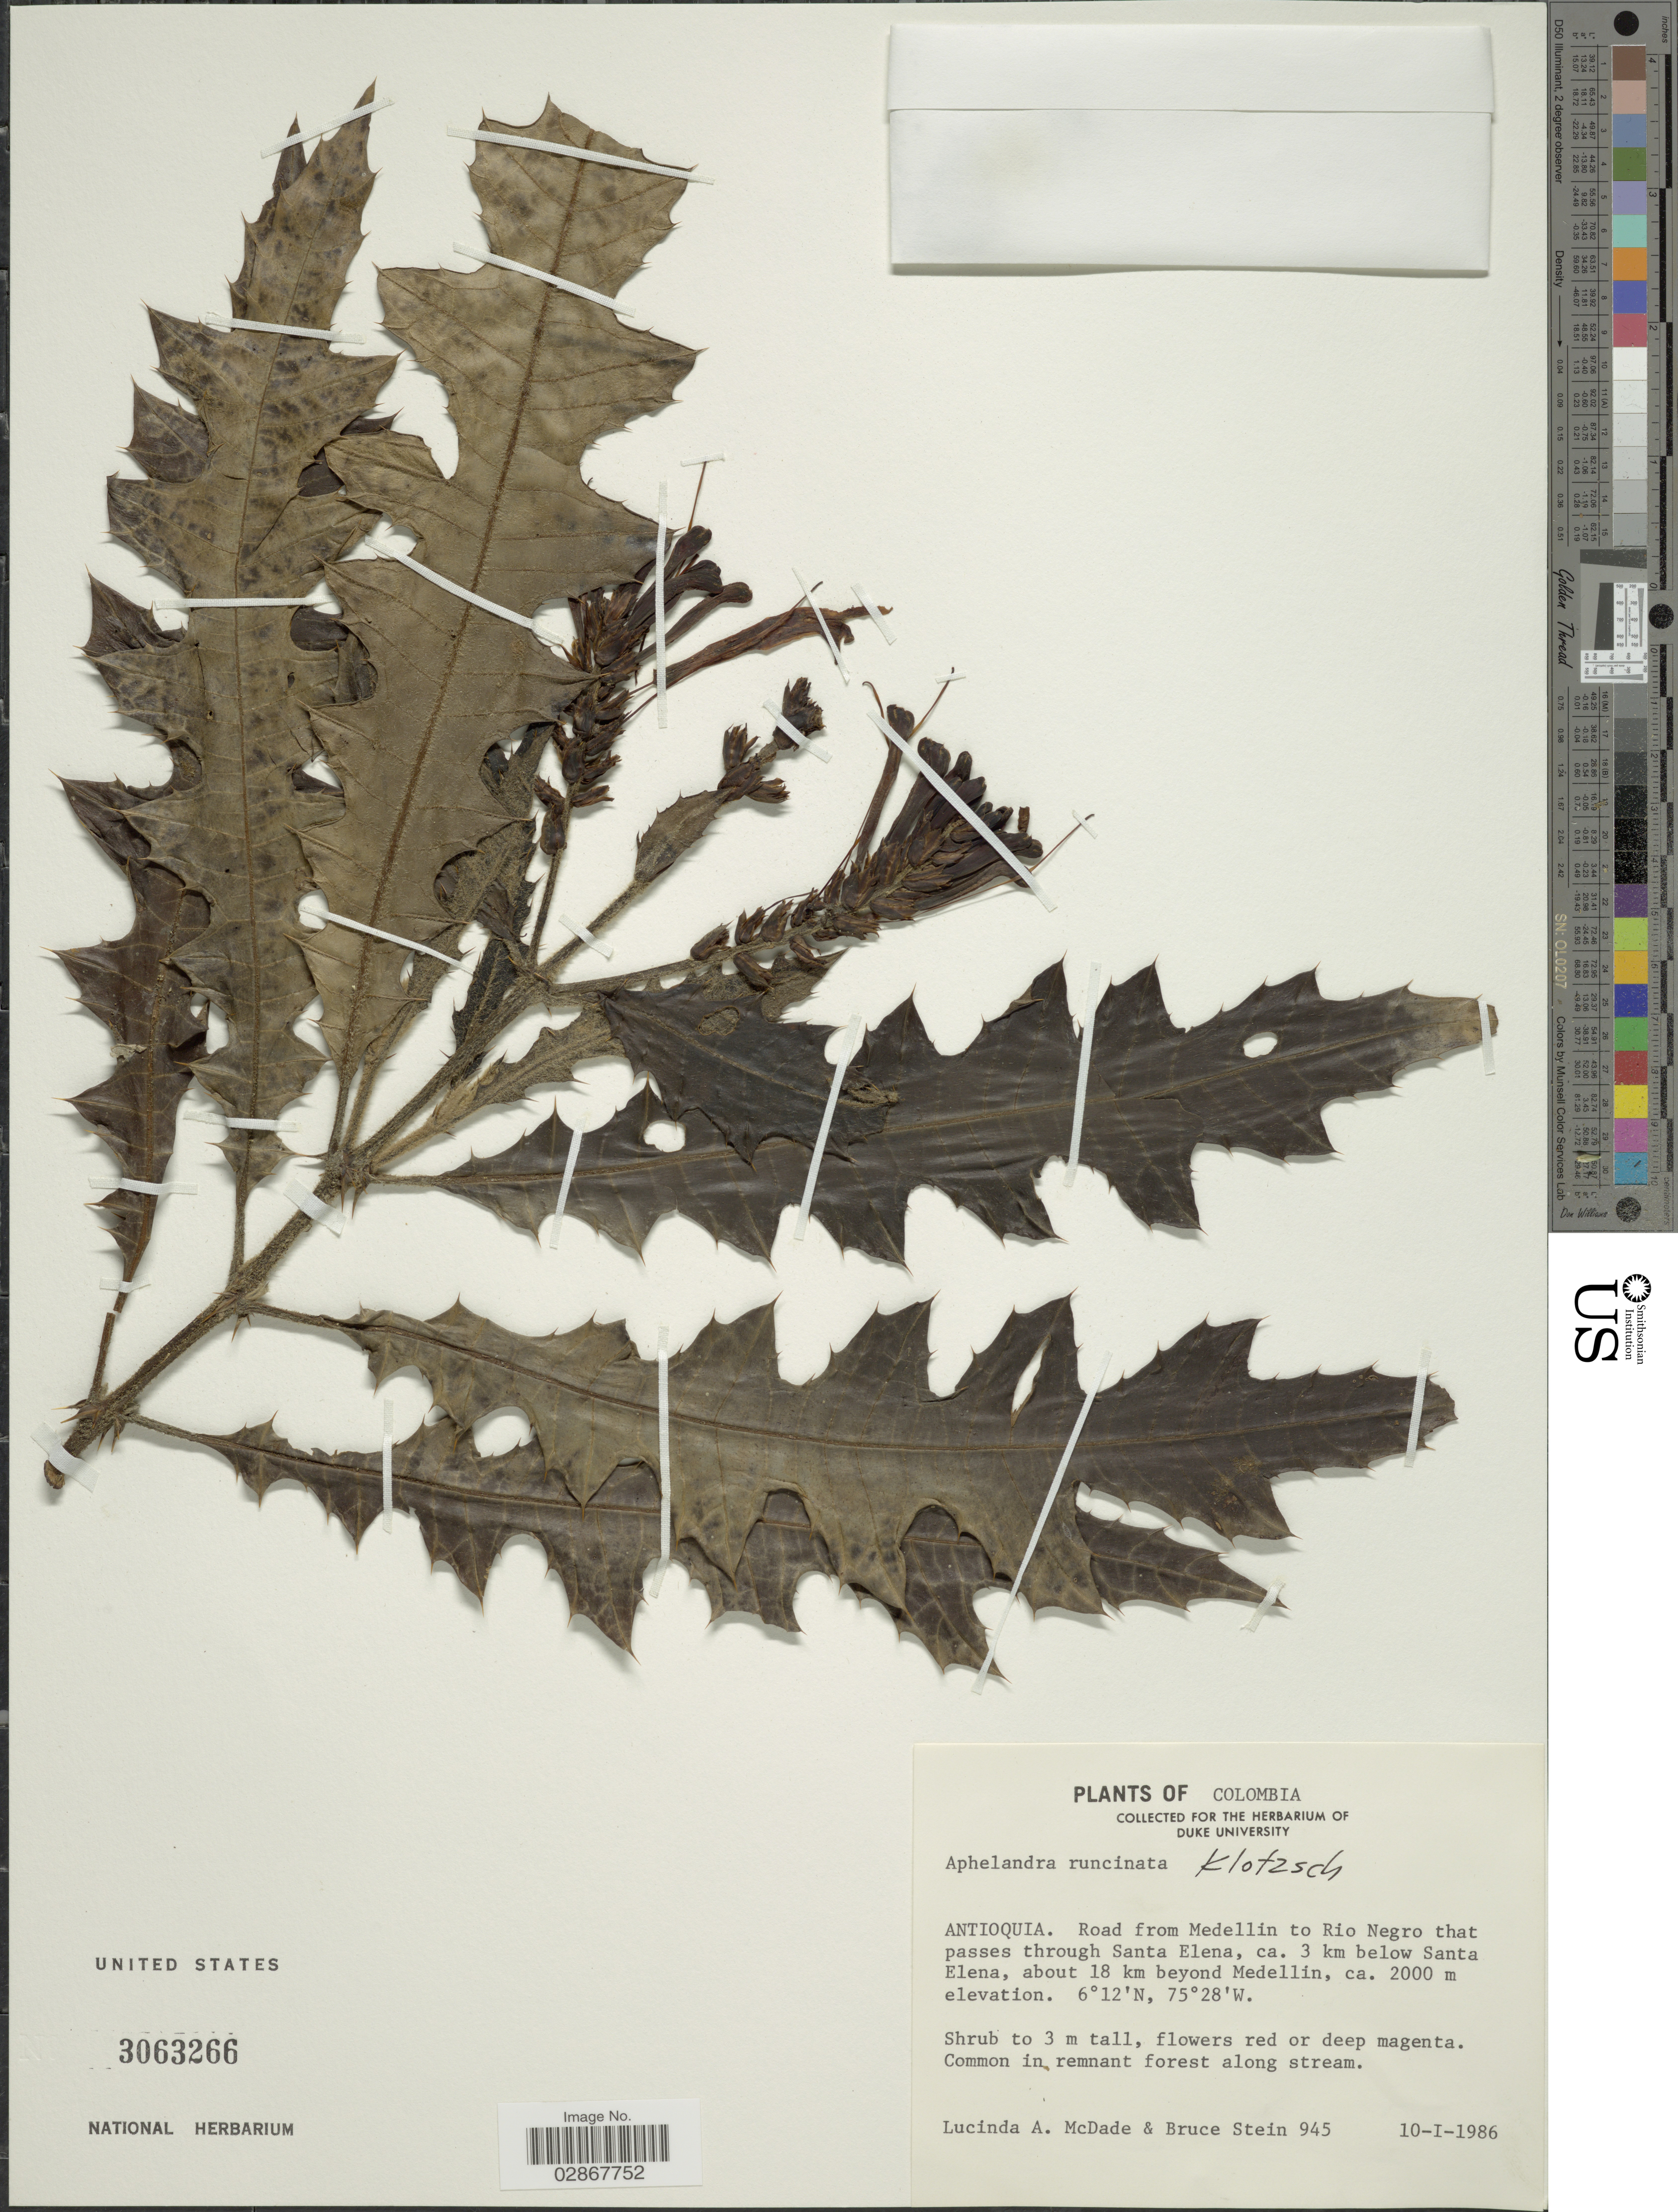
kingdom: Plantae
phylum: Tracheophyta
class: Magnoliopsida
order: Lamiales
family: Acanthaceae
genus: Aphelandra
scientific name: Aphelandra runcinata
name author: Klotzsch ex Nees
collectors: L. McDade & B. A. Stein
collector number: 945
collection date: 1986-01-10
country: Colombia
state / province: Antioquia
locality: Road from Medellin to Rio Negro that passes through Santa Elena, ca. 3 km below Santa Elena, about 18 km beyond Medellin.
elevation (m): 2000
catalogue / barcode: US 3063266